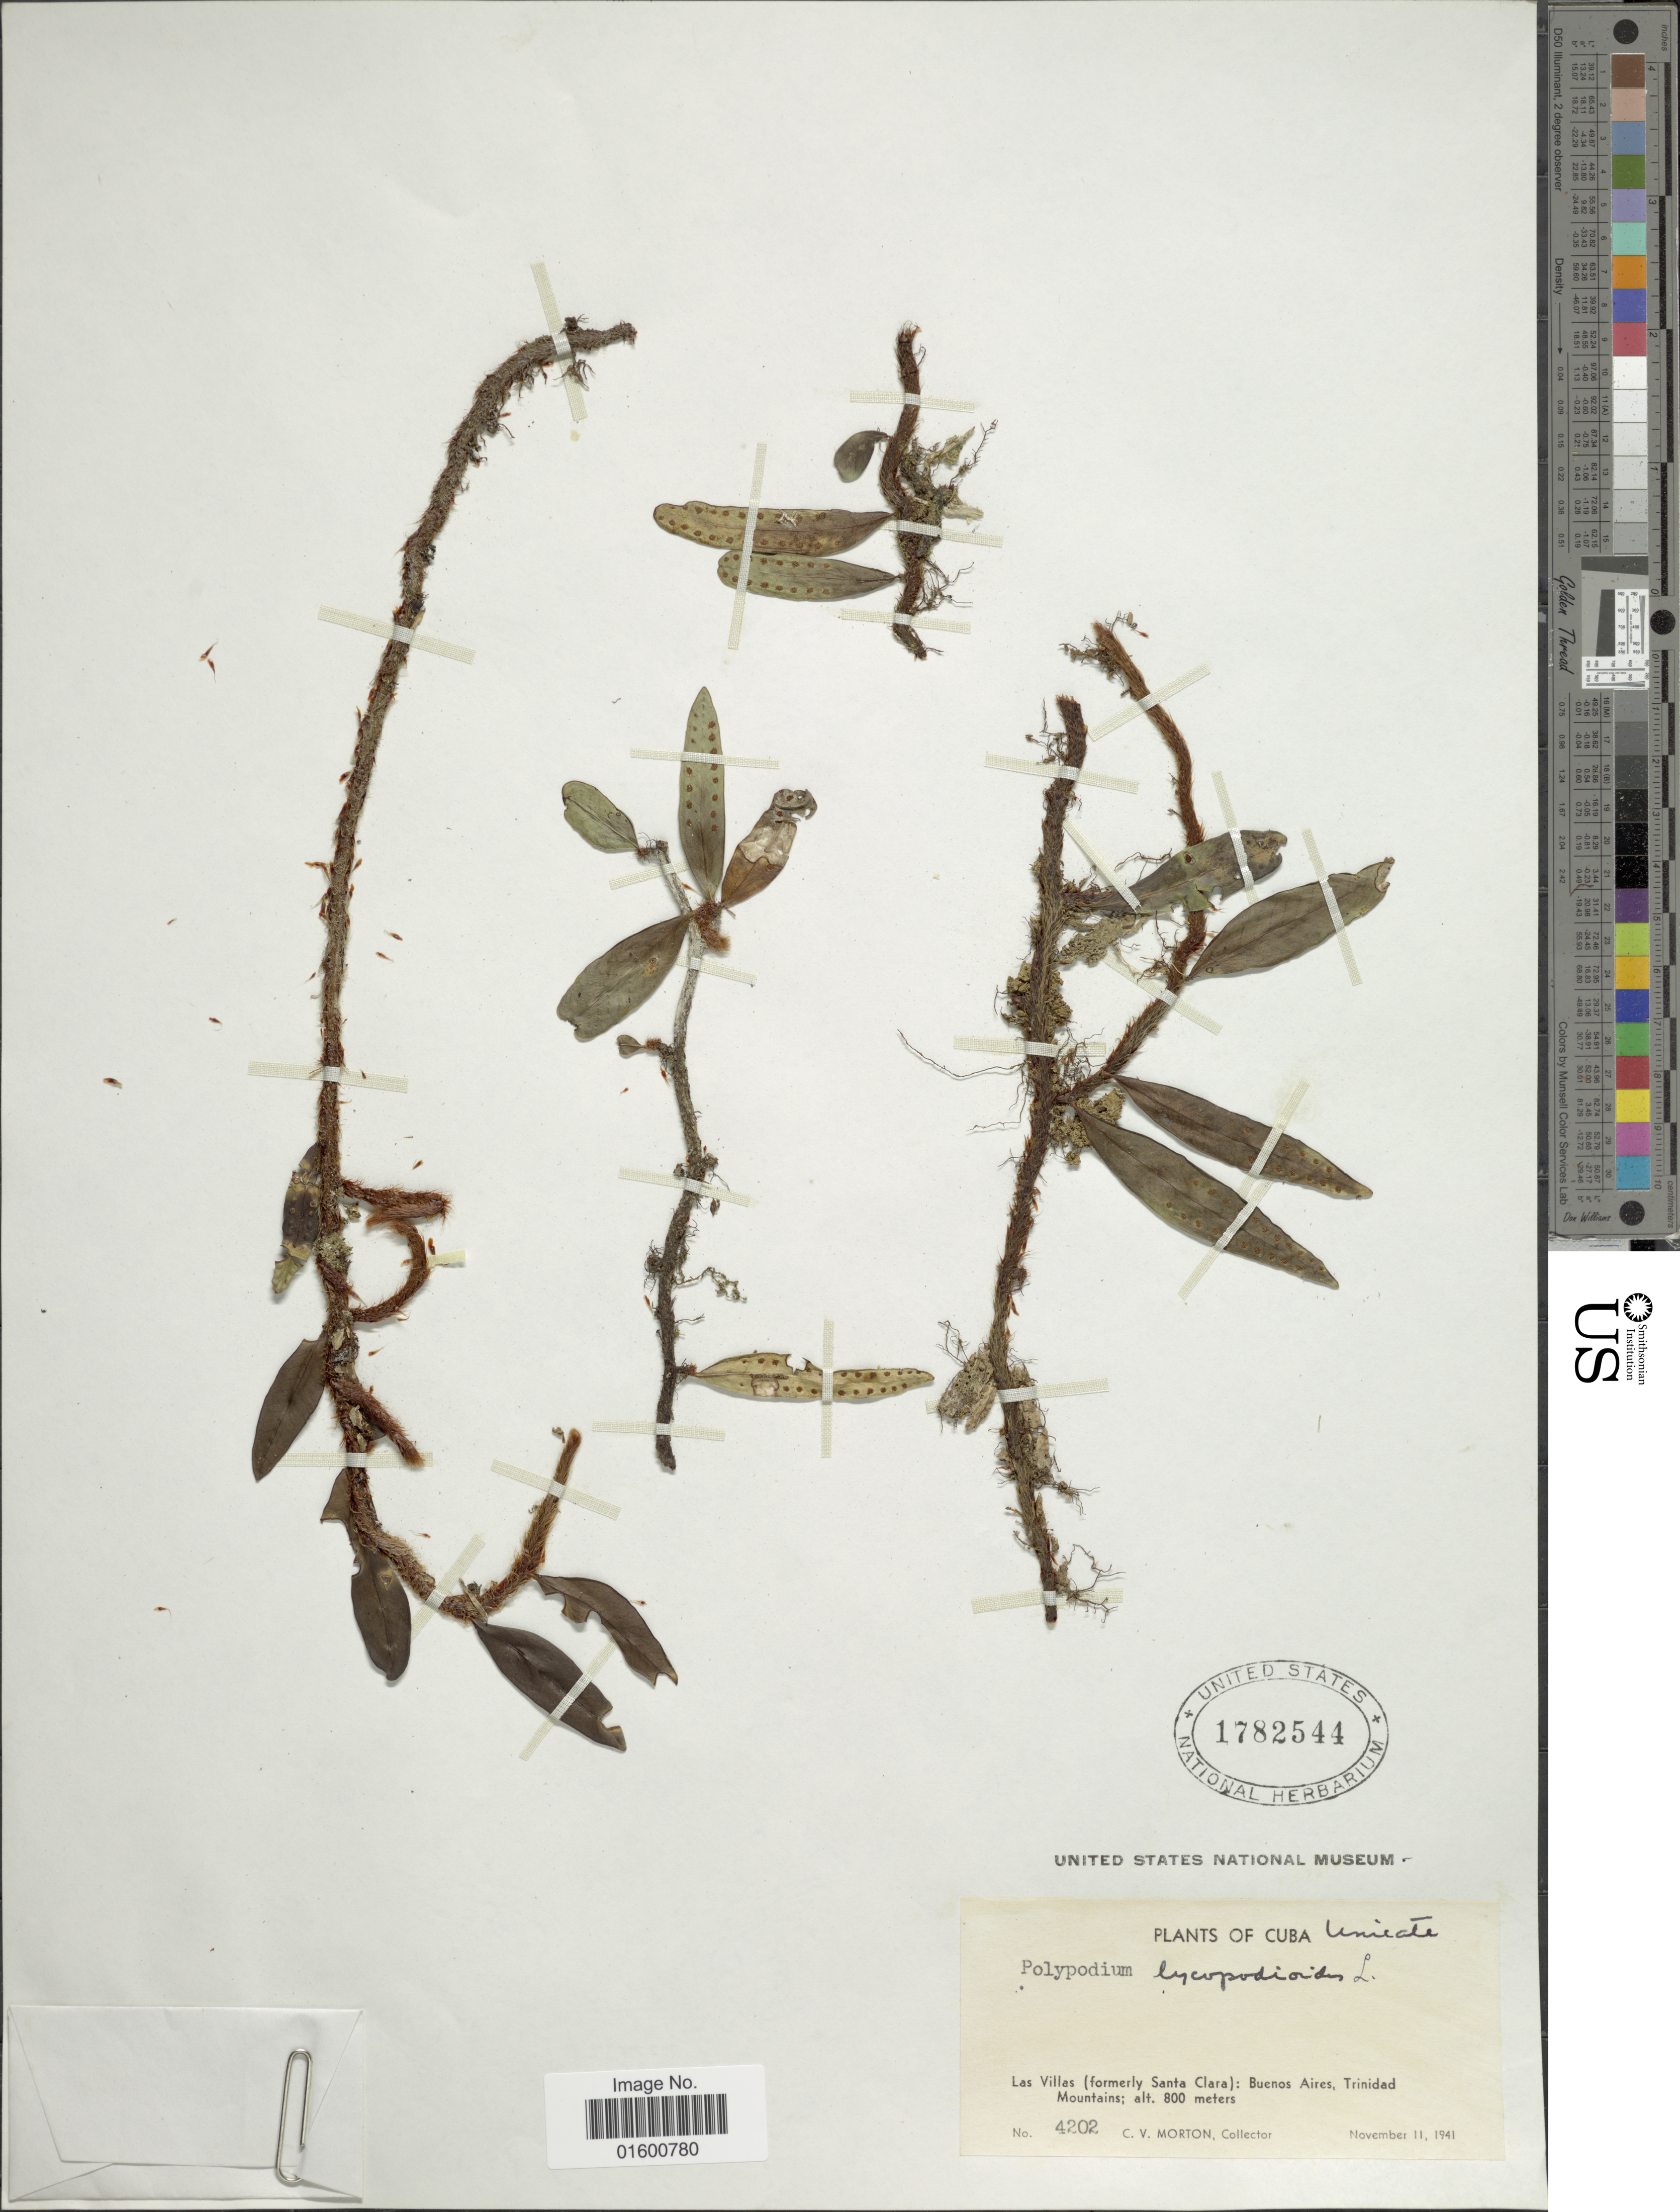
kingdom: Plantae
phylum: Tracheophyta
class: Polypodiopsida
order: Polypodiales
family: Polypodiaceae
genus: Microgramma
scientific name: Microgramma lycopodioides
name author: (L.) Copel.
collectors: C. V. Morton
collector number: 4202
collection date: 1941-11-11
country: Cuba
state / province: Las Villas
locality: Las Villas (formerly Santa Clara): Buenos Aires, Trinidad Mountains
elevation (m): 800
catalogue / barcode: US 1782544